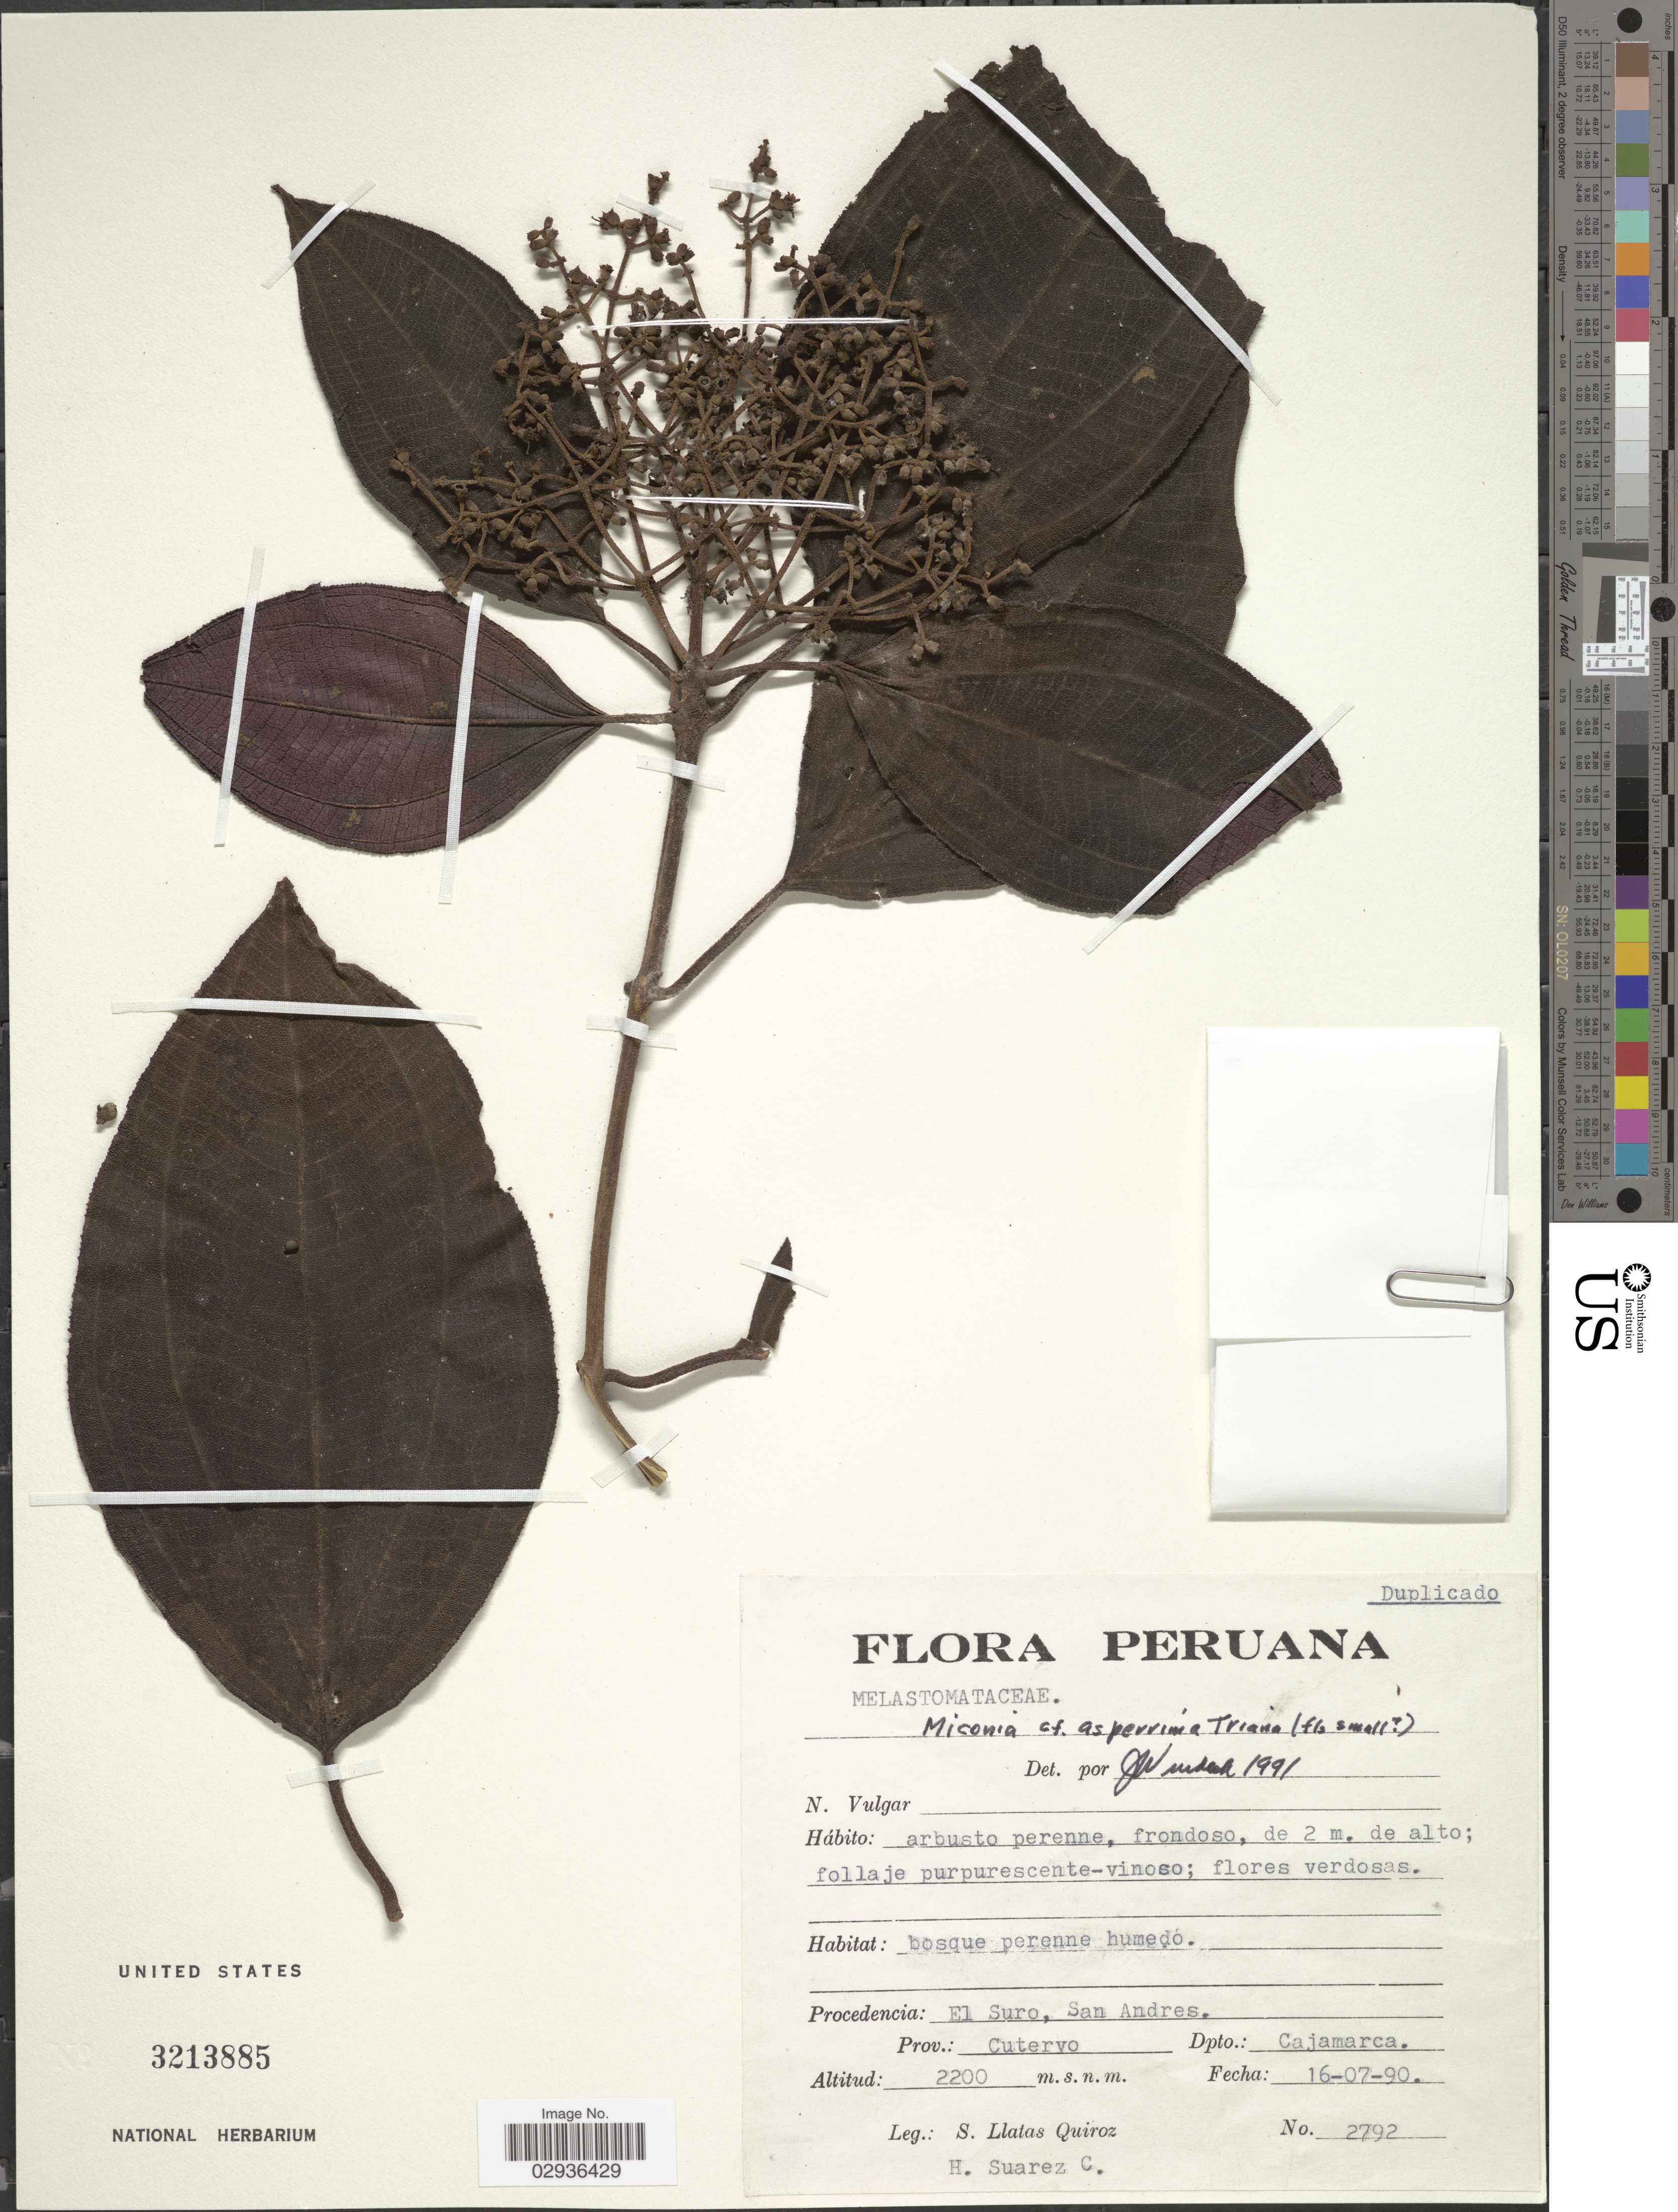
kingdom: Plantae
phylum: Tracheophyta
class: Magnoliopsida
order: Myrtales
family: Melastomataceae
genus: Miconia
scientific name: Miconia asperrima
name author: Triana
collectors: S. L. Quiroz & H. Suarez C.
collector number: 2792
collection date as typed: Transcribed d/m/y: 16/7/90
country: Peru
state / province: Cajamarca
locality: Procedencia: El Surom San Andres. Prov.: Cutervo, Dpto. Cajamarca.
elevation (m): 2200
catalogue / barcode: US 3213885